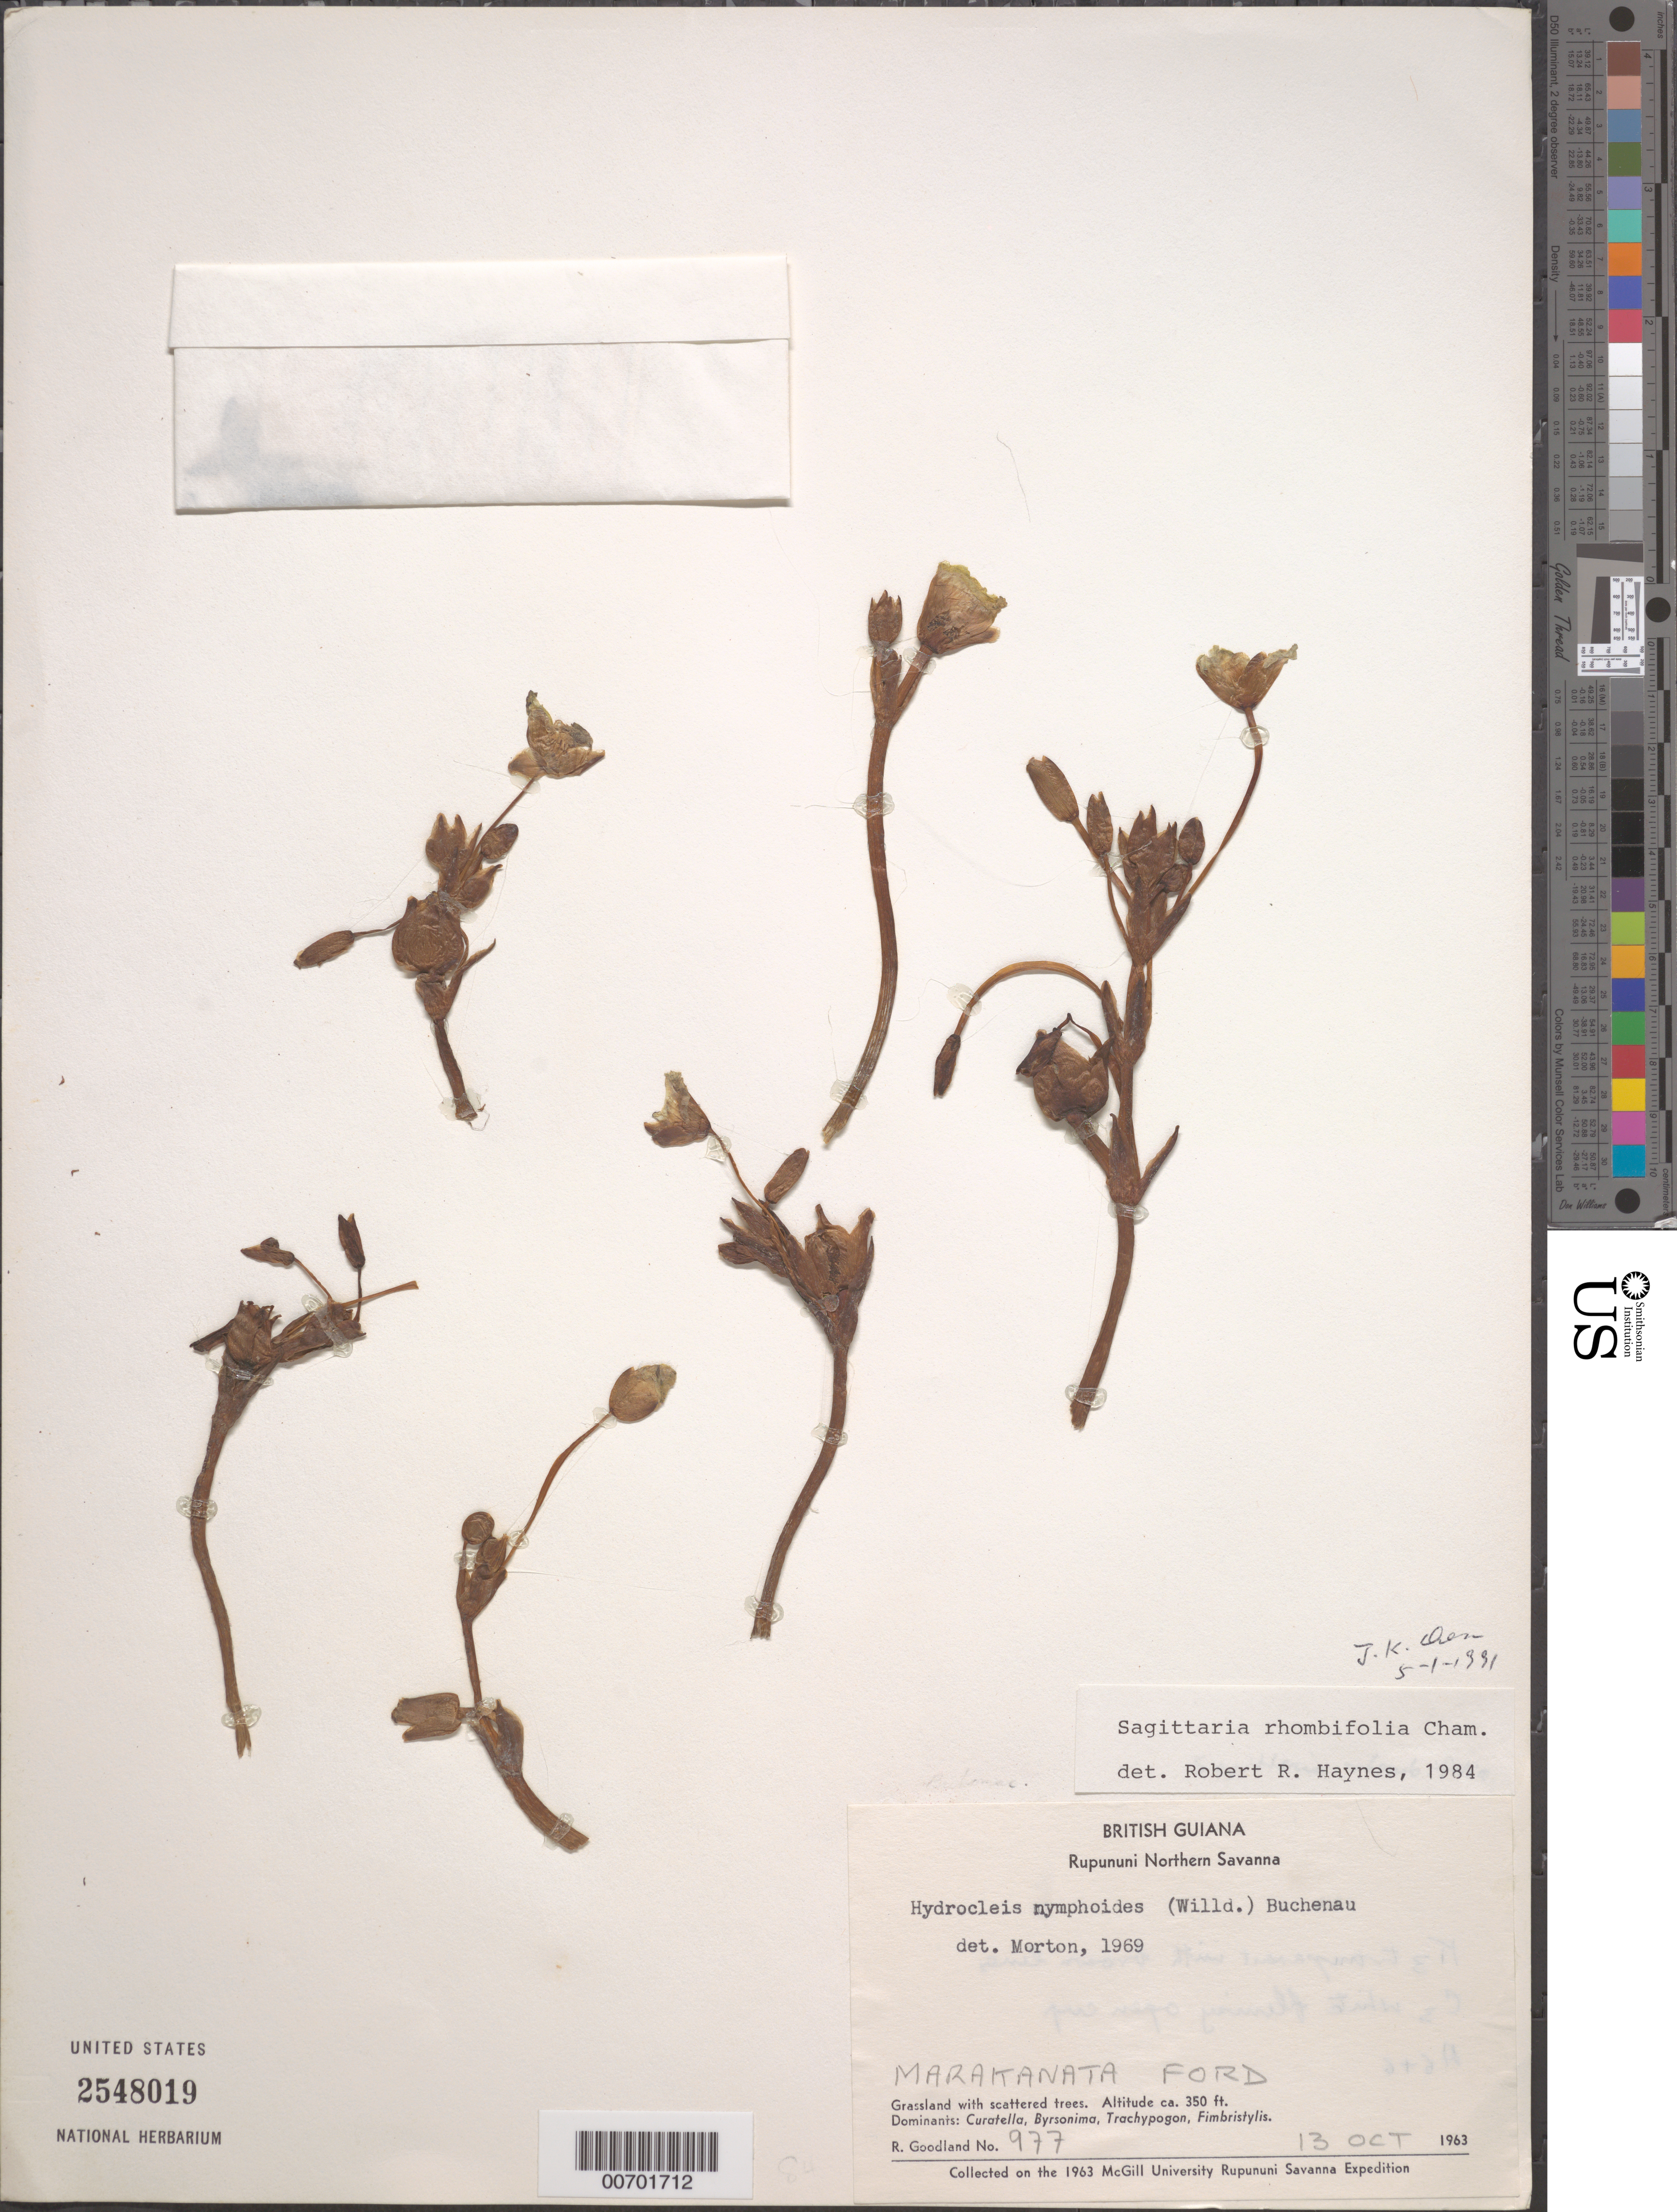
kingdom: Plantae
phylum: Tracheophyta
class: Liliopsida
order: Alismatales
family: Alismataceae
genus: Sagittaria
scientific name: Sagittaria rhombifolia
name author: Cham.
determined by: Haynes, R. R.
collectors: R. Goodland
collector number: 977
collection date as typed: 13-Oct-63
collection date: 1963-10-13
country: Guyana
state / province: U. Takutu-U. Essequibo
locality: Rupununi Northern Savanna, Marakanata Old Village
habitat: Grassland with scattered trees. Dominants: Curatella, Byrsonima, Trachypogon, Fimbristylis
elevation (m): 107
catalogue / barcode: US 2548019